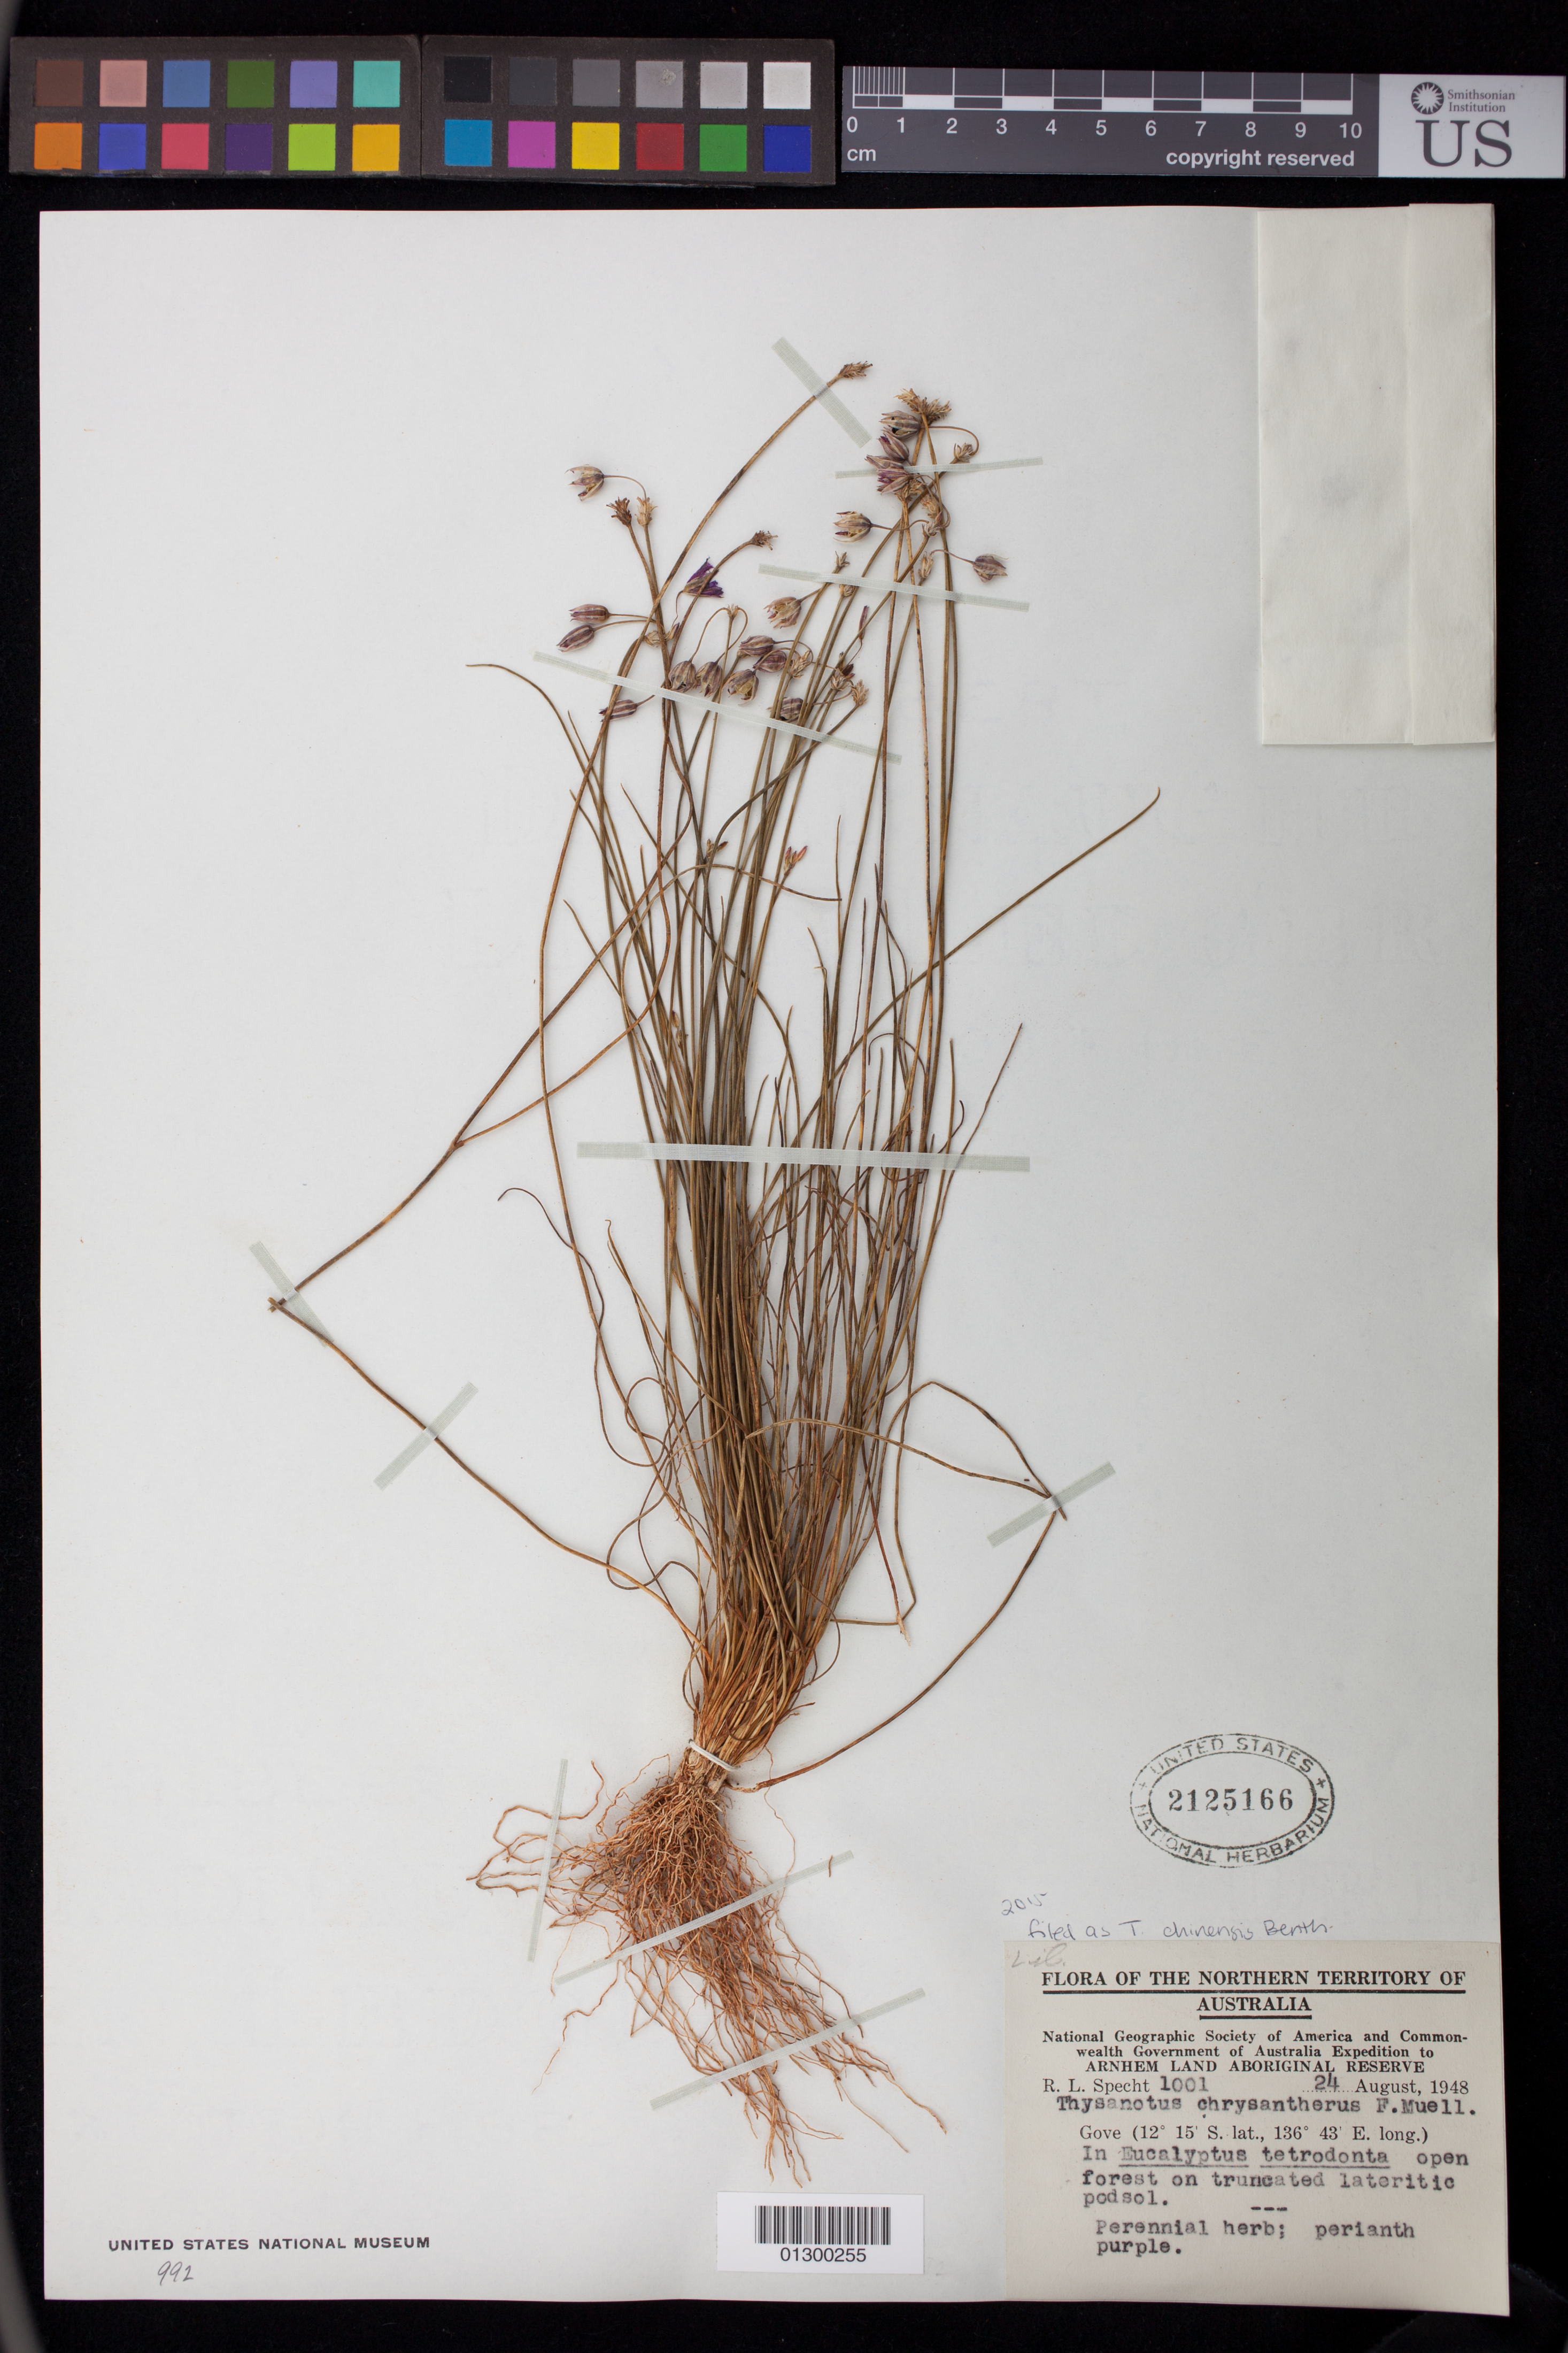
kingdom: Plantae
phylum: Tracheophyta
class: Liliopsida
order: Asparagales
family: Asparagaceae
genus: Thysanotus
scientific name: Thysanotus chinensis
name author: Benth.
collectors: R. L. Specht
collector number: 1001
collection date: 1948-08-24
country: Australia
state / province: Northern Territory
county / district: East Arnhem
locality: Gove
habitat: In Eucalyptus tetrodonta open forest on truncated lateritic podsol.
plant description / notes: Perennial herb; perianth purple.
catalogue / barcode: US 2125166